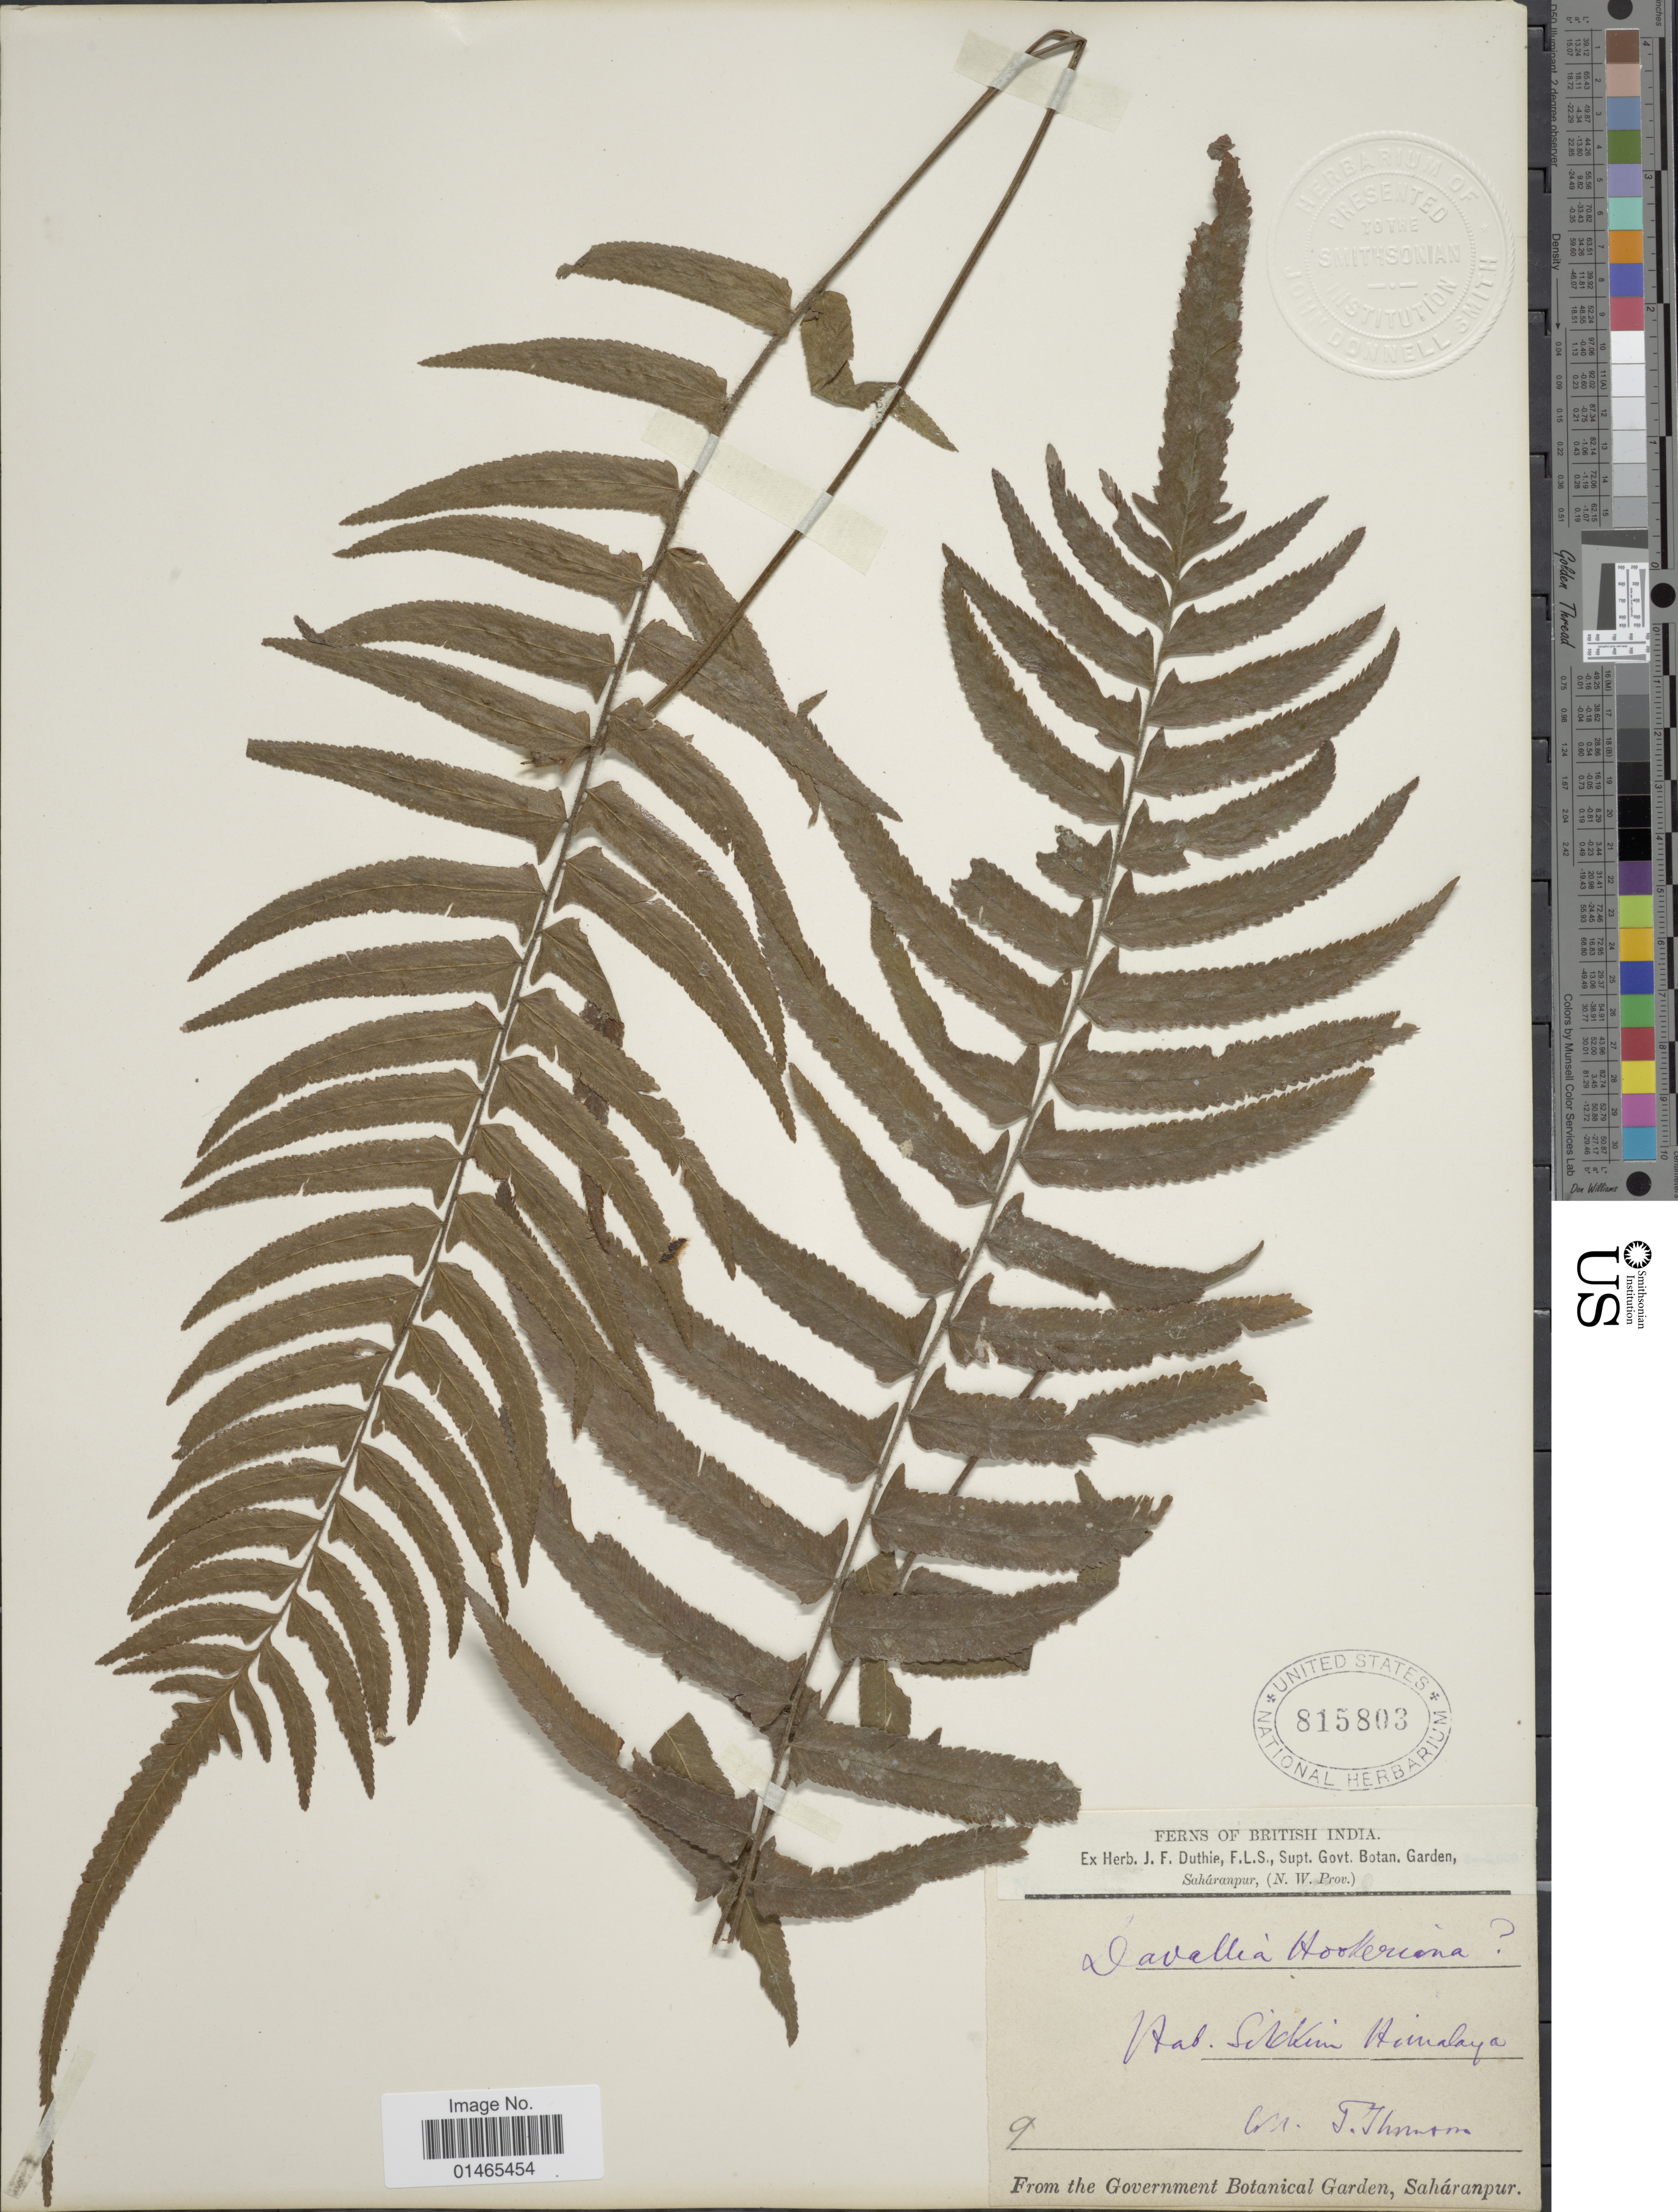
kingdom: Plantae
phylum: Tracheophyta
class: Polypodiopsida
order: Polypodiales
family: Dennstaedtiaceae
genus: Microlepia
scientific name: Microlepia hookeriana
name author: (Wall. ex Hook.) C. Presl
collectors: T. Thomson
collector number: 9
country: India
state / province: Sikkim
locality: British India, Saháranpur, (N.W. Prov.), Hab, Sikkim Himalaya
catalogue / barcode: US 815803